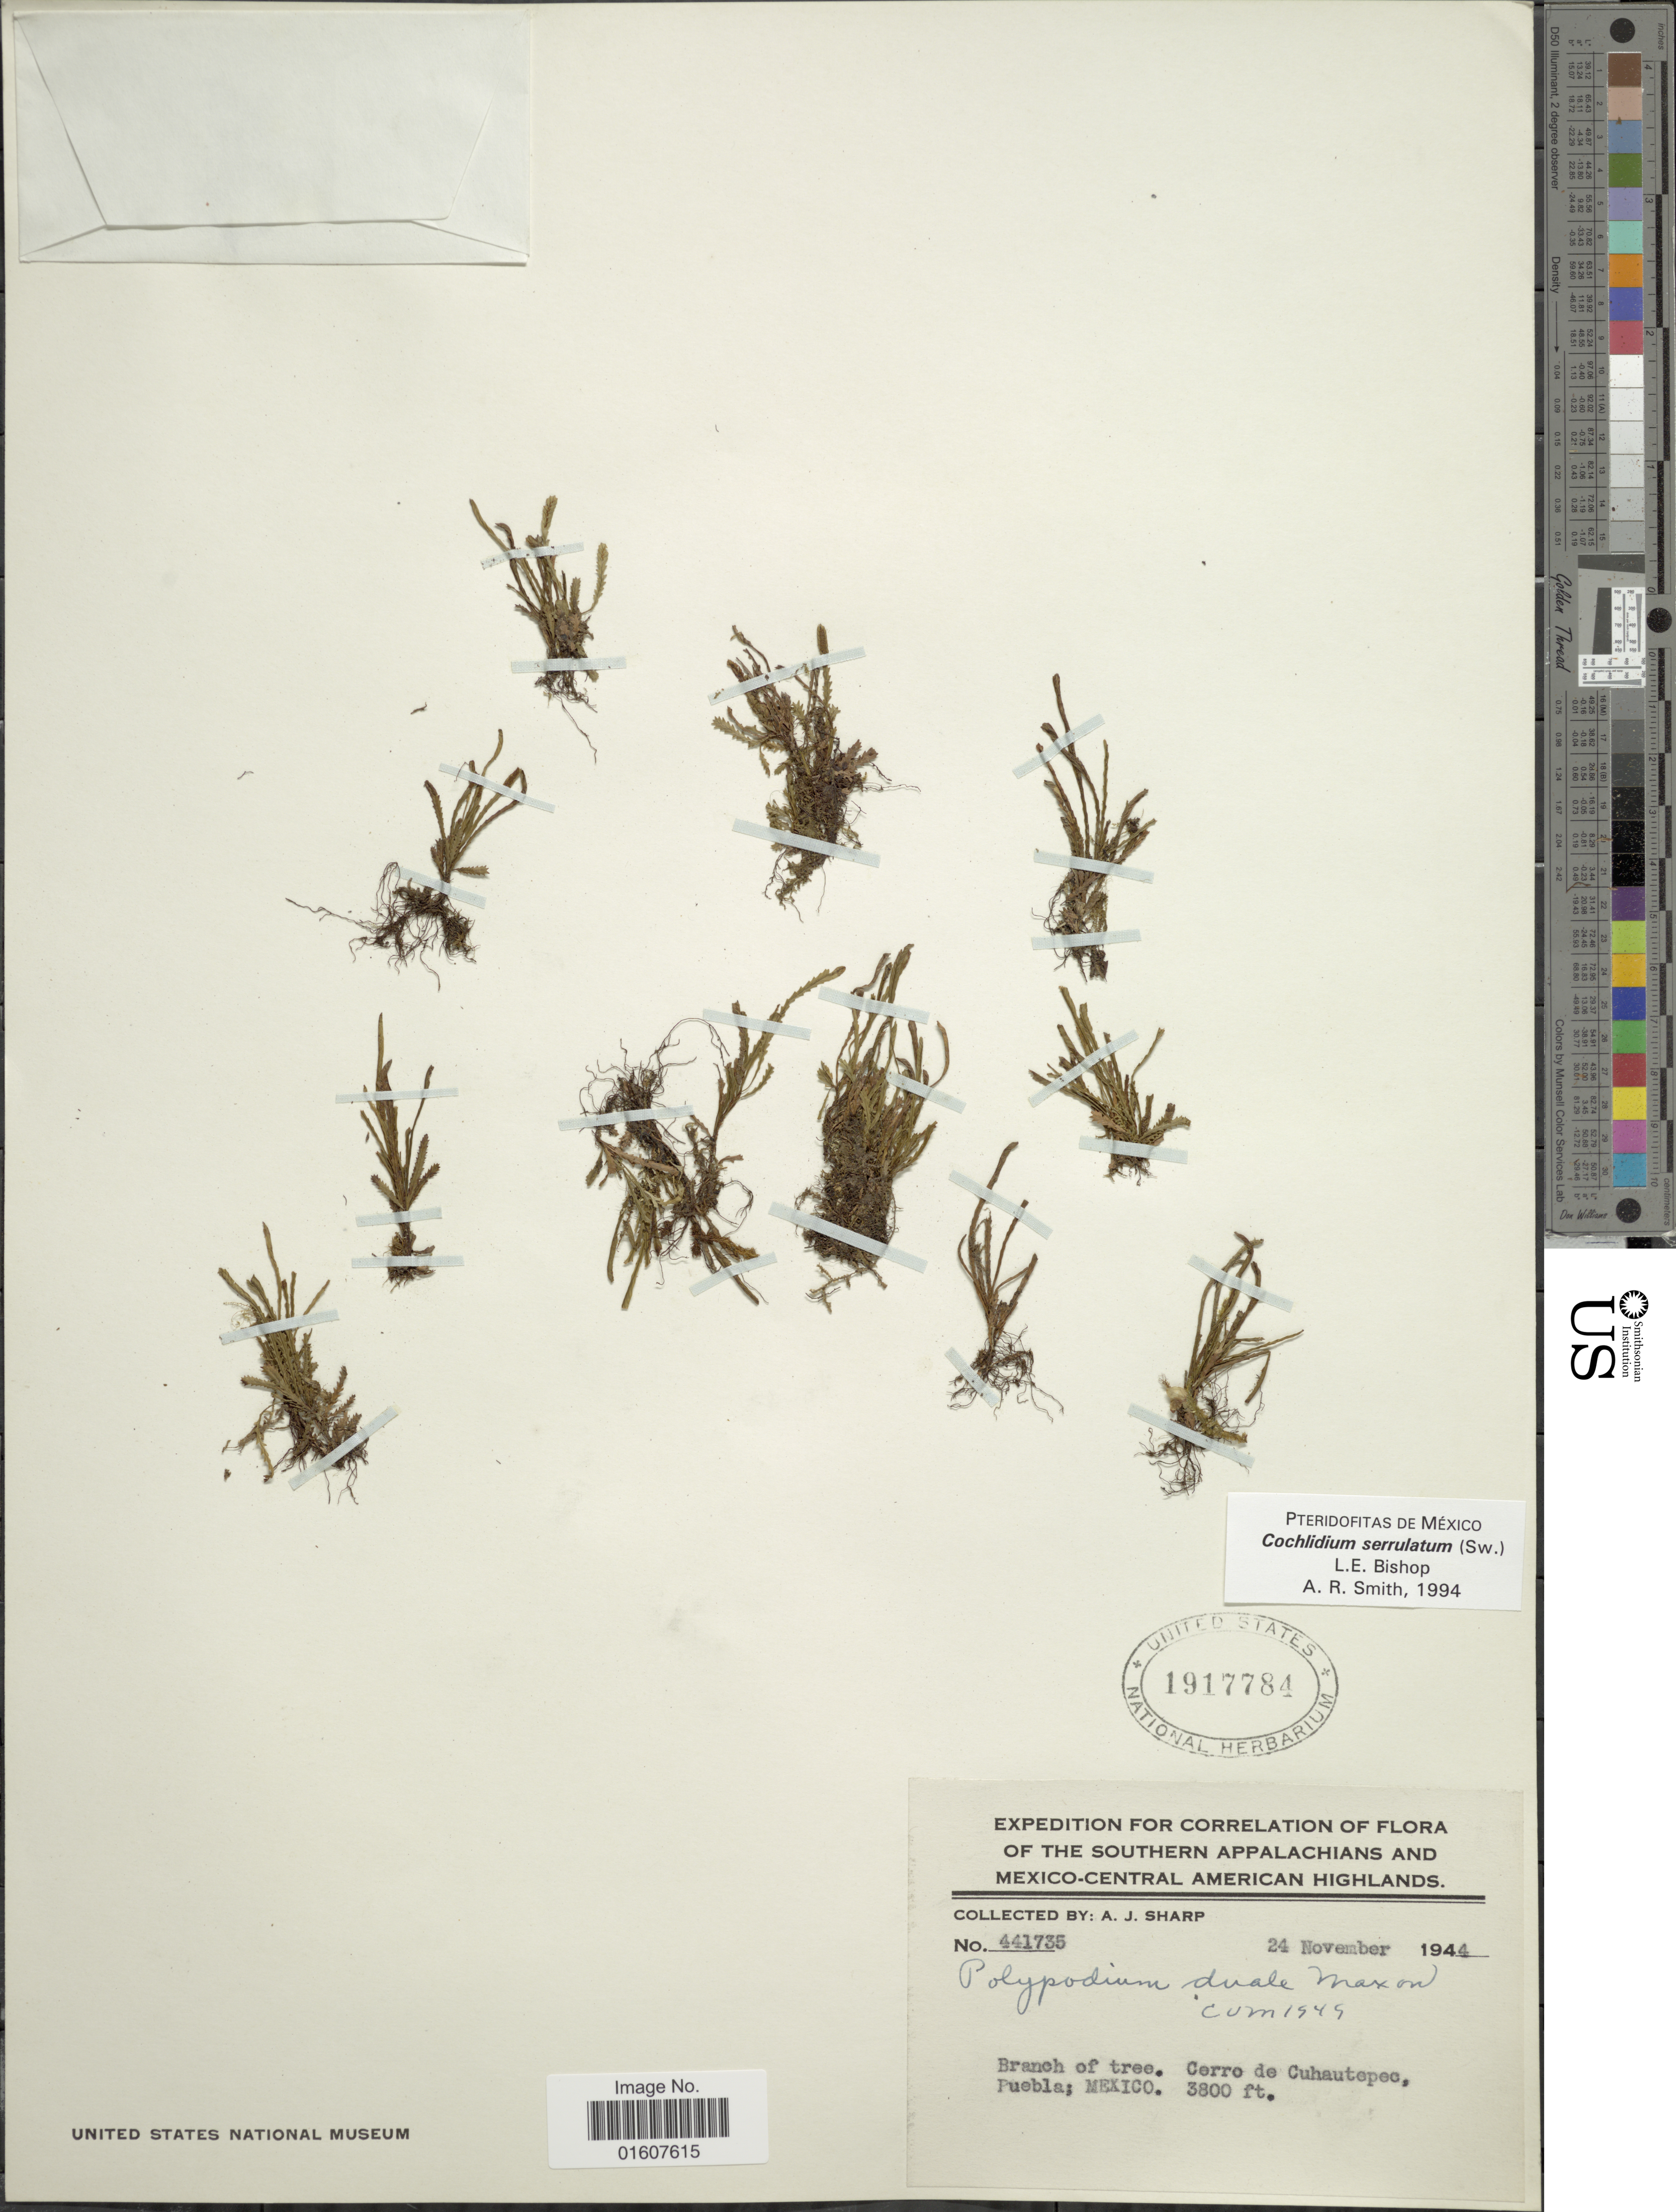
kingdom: Plantae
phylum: Tracheophyta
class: Polypodiopsida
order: Polypodiales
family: Polypodiaceae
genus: Cochlidium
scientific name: Cochlidium serrulatum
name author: (Sw.) L.E. Bishop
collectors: A. J. Sharp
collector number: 441735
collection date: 1944-11-24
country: Mexico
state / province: Puebla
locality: The Southern Appalachians and Mexico-Central American Highlands, Brancg of tree. Cerro de Cuhautepec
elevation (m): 1158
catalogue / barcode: US 1917784